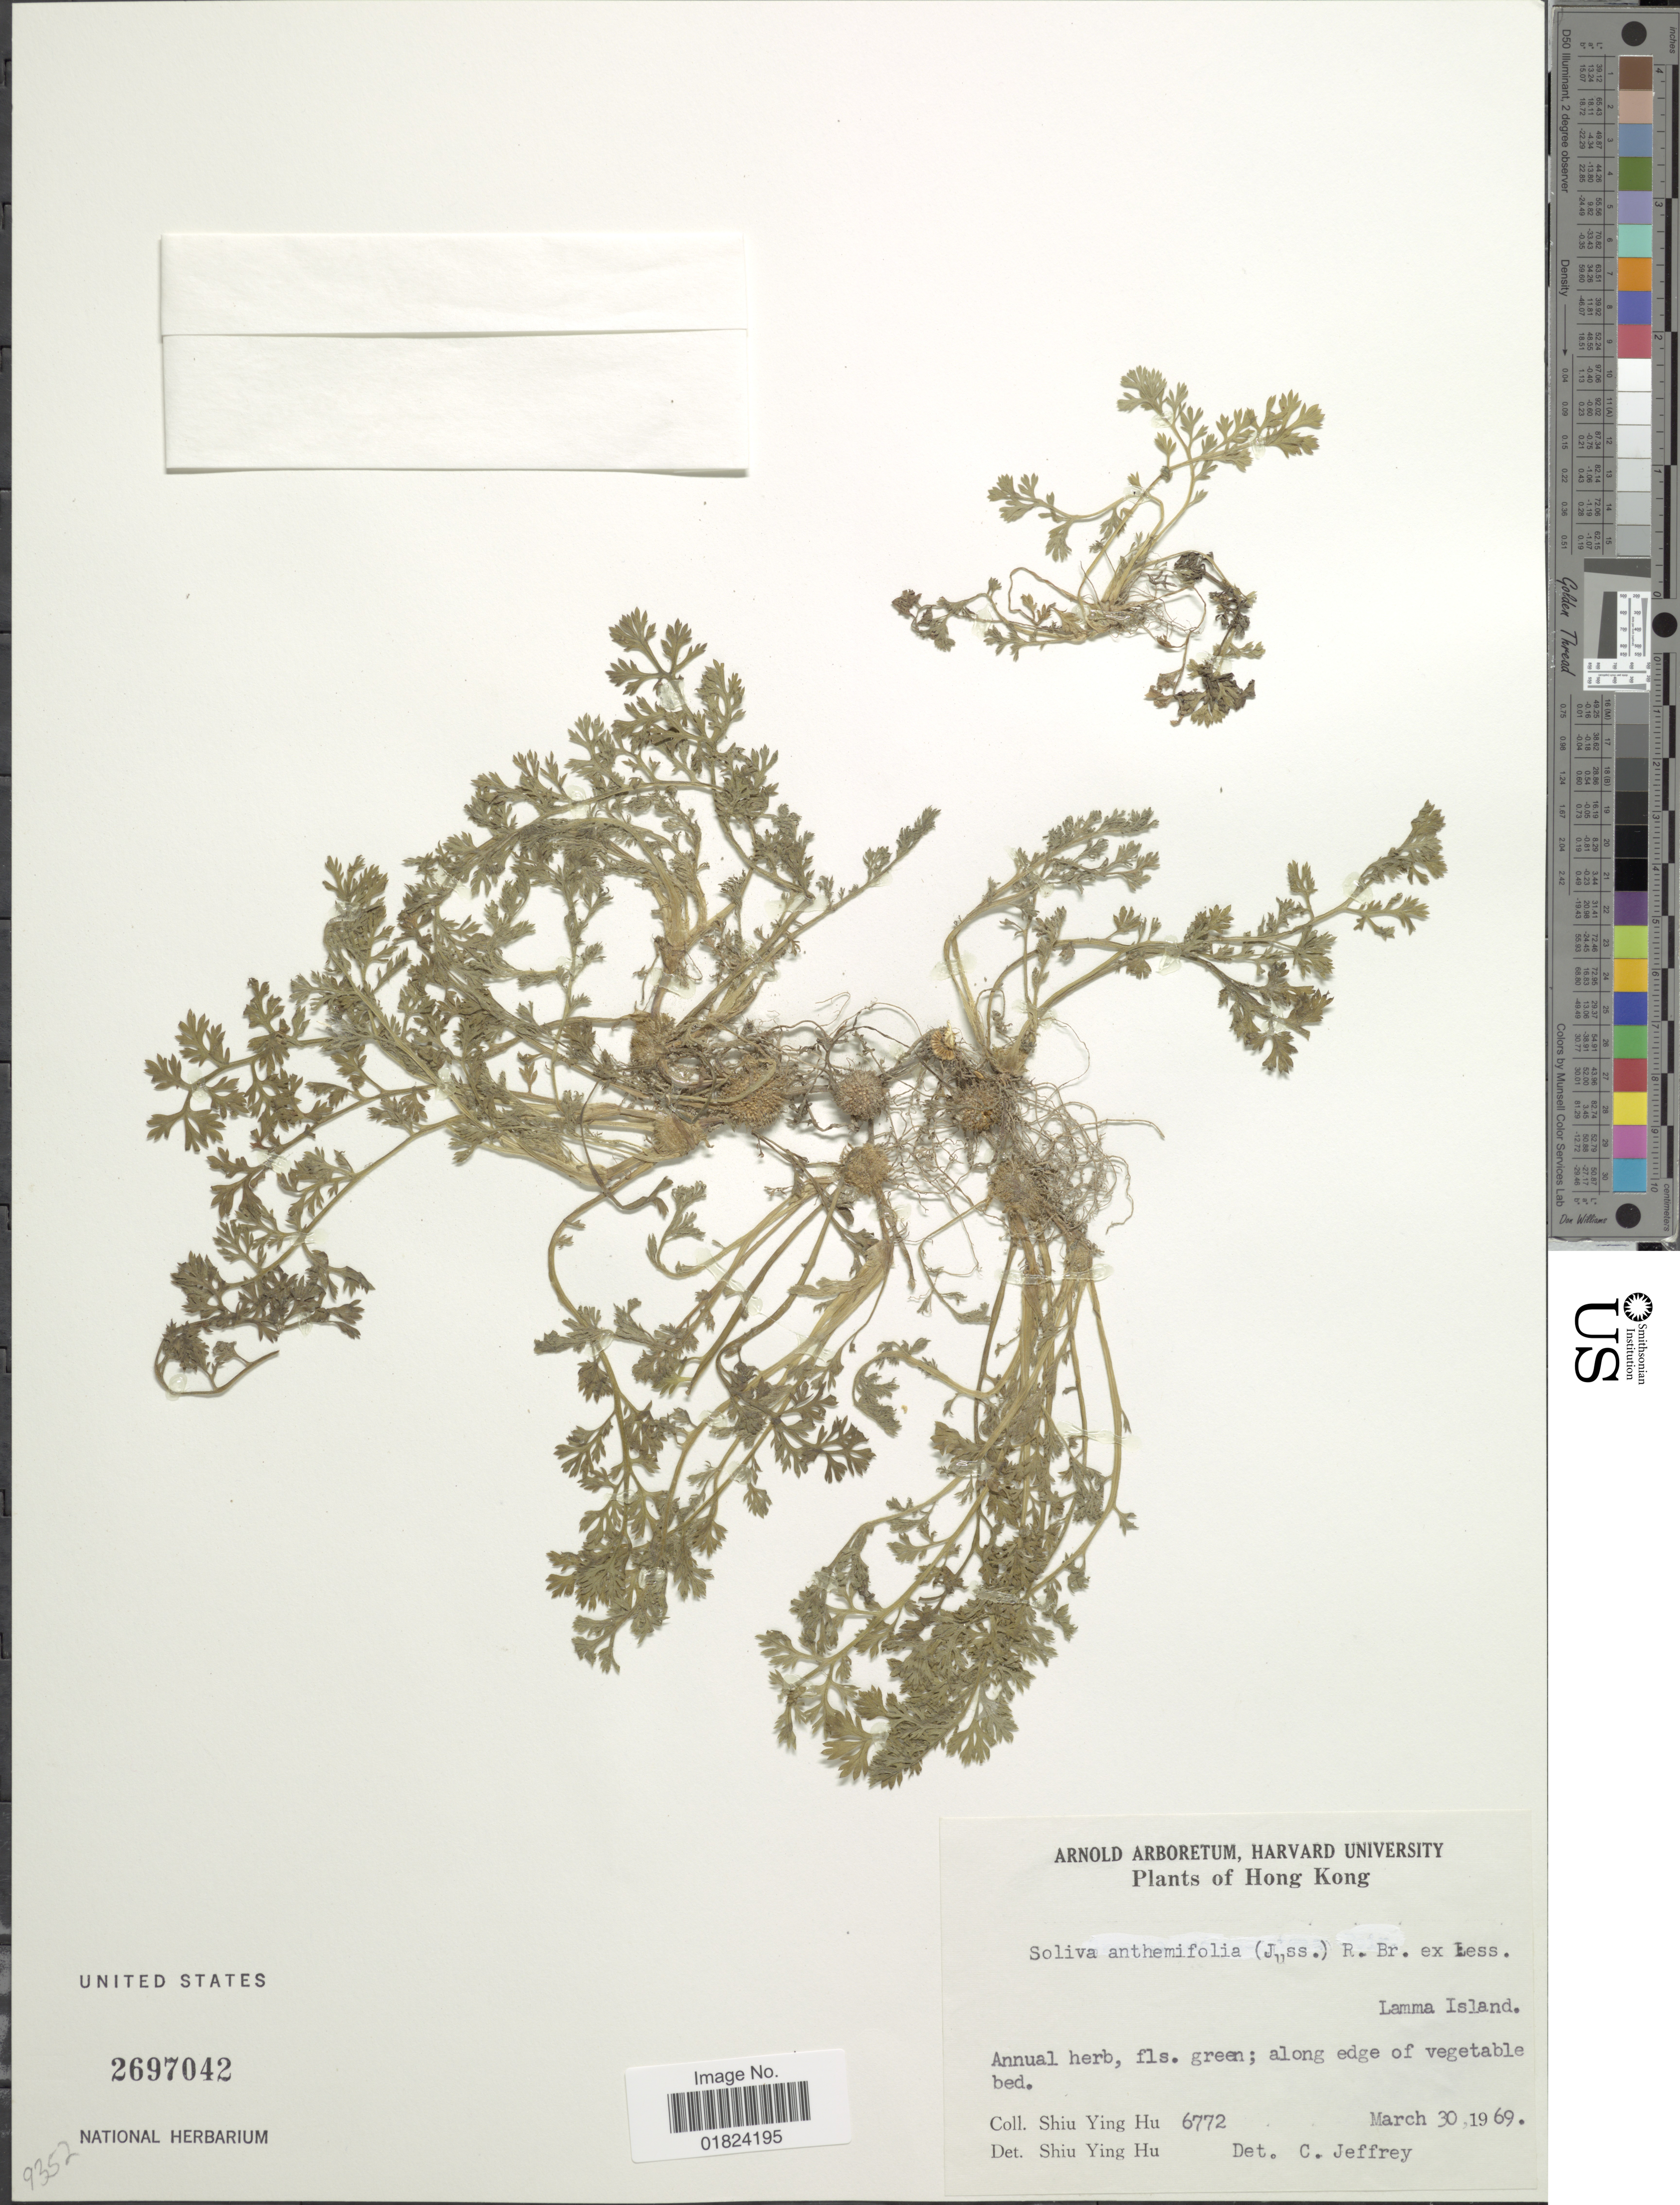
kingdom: Plantae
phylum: Tracheophyta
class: Magnoliopsida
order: Asterales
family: Asteraceae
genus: Soliva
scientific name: Soliva anthemifolia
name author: (Juss.) Sweet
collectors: S. Y. Hu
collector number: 6772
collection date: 1969-03-30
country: China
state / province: Hong Kong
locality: Lamma Island, along edge of vegetable bed.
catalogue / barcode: US 2697042